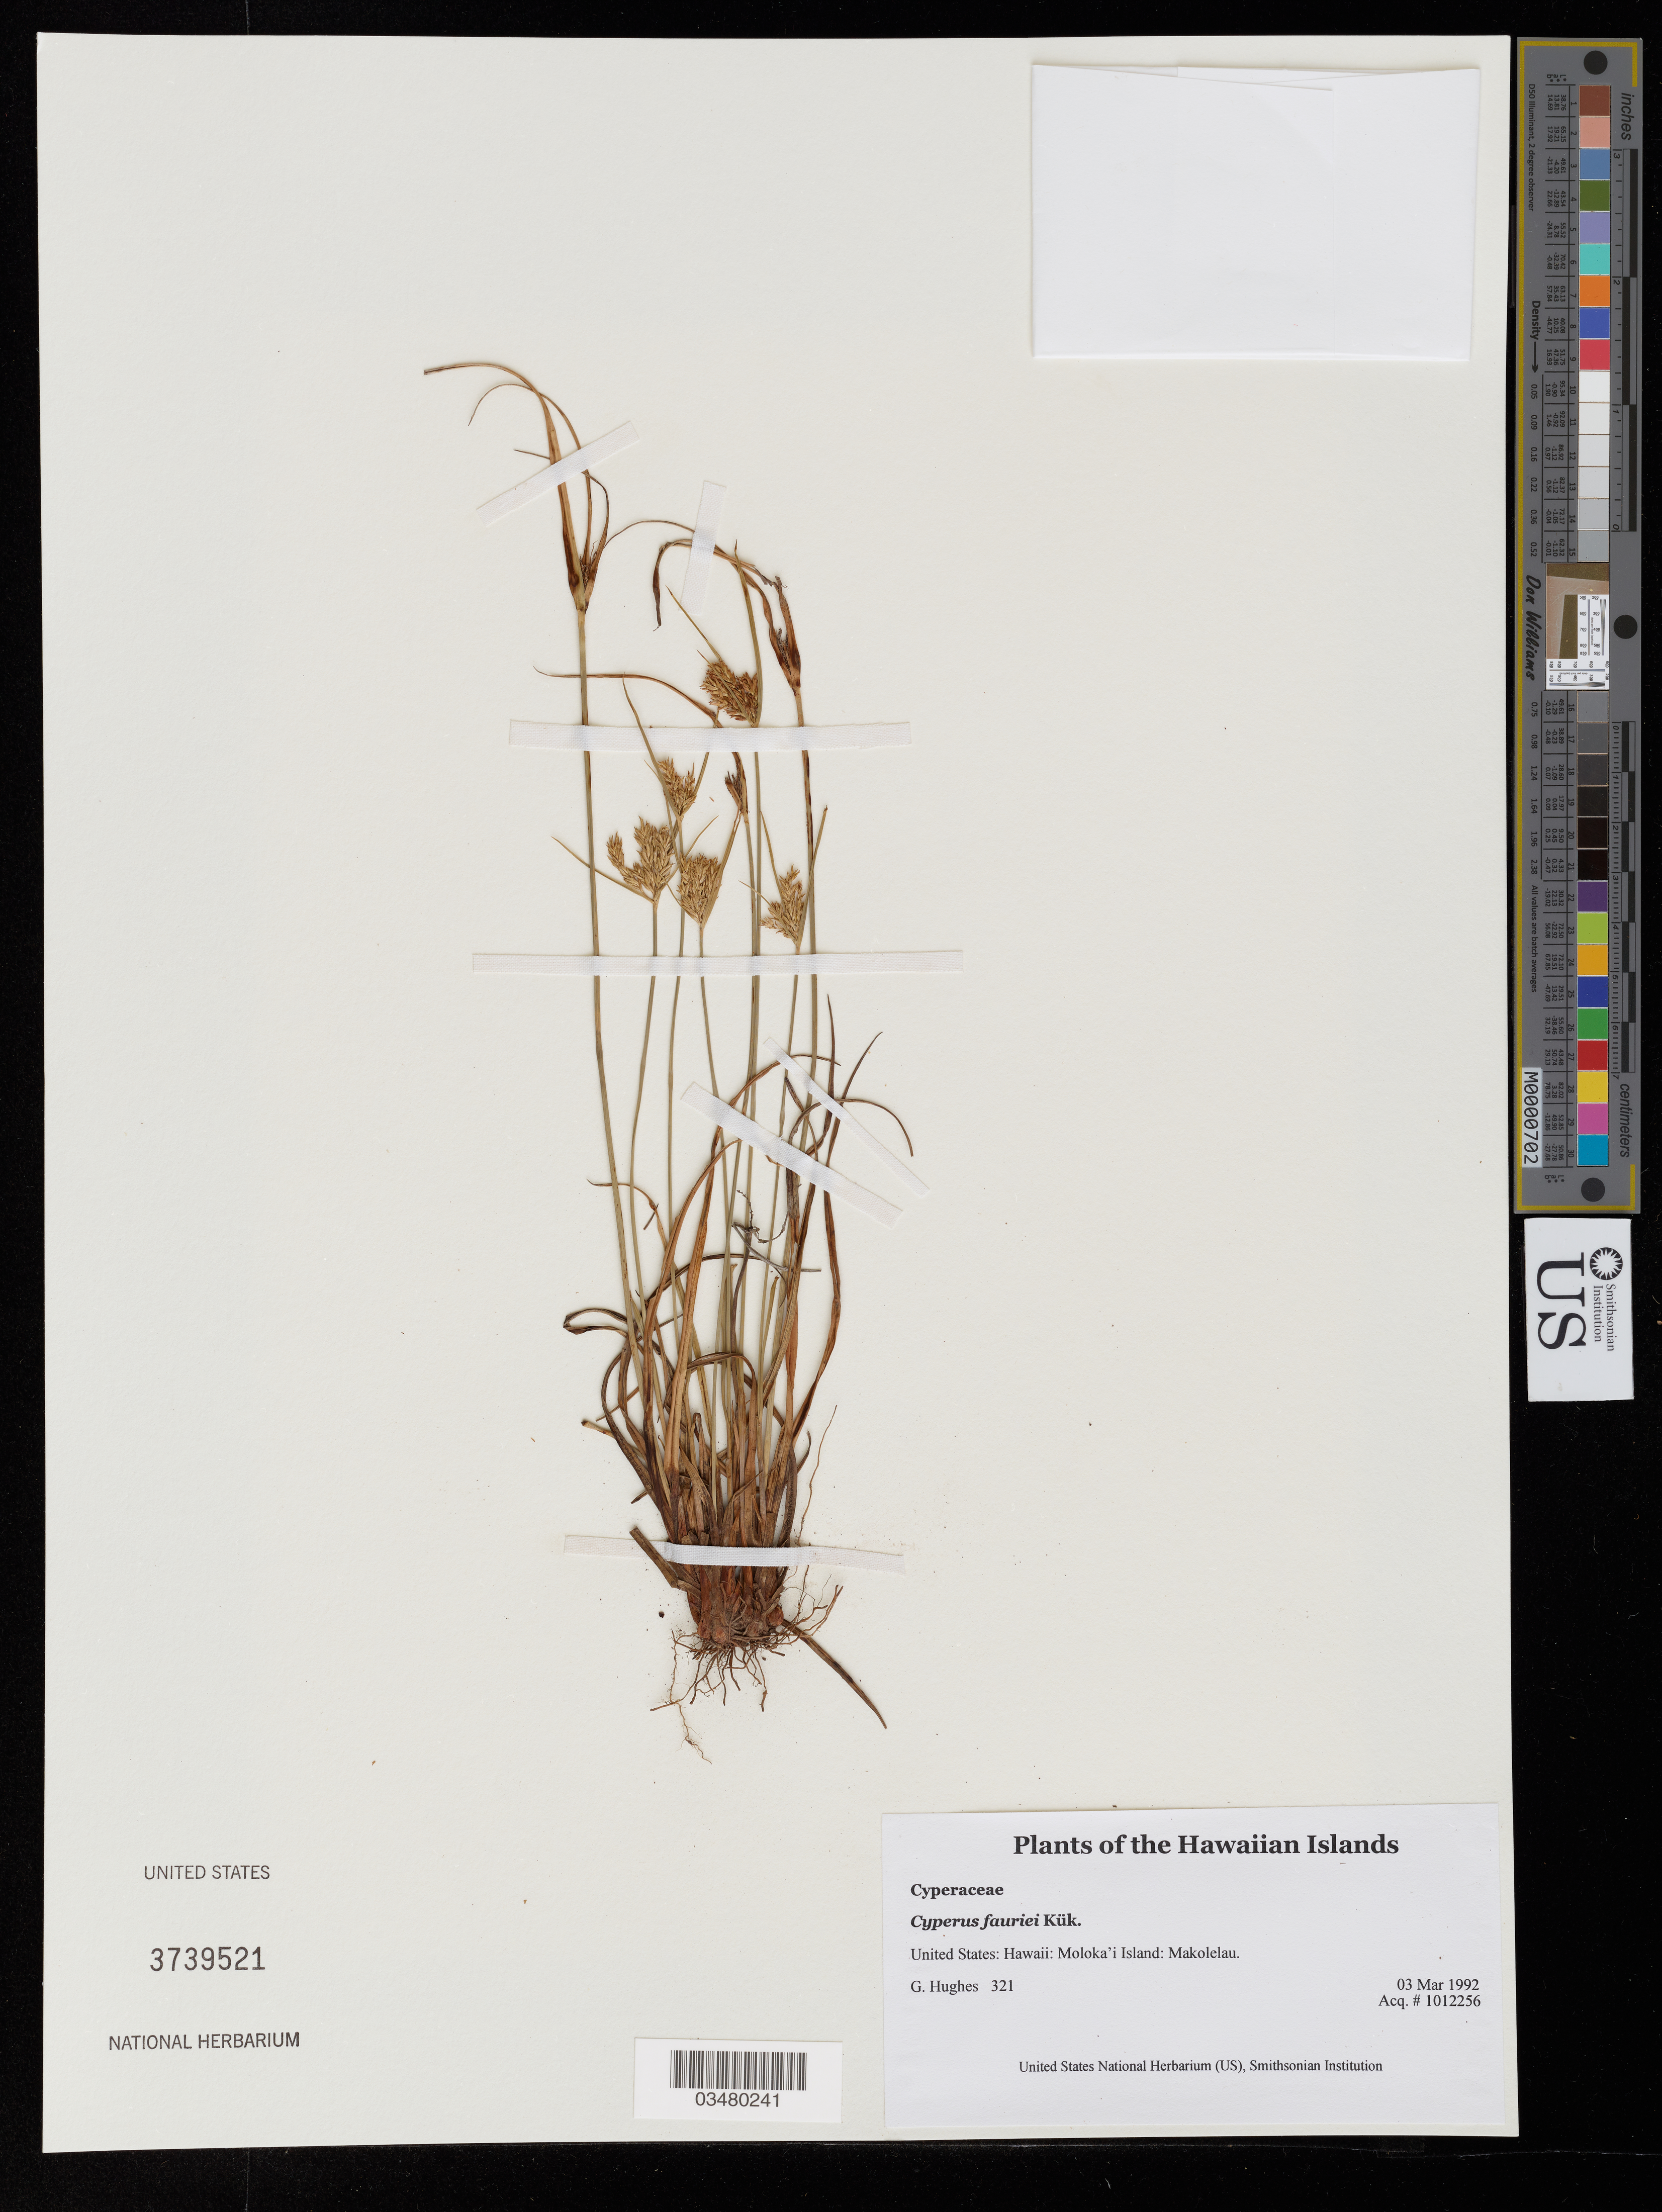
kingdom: Plantae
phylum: Tracheophyta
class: Liliopsida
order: Poales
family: Cyperaceae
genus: Cyperus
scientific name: Cyperus fauriei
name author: Kük.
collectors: G. Hughes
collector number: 321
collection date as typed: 3-3-92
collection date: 1992-03-03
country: United States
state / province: Hawaii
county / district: Maui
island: Moloka'i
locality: Makolelau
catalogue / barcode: US 3739521